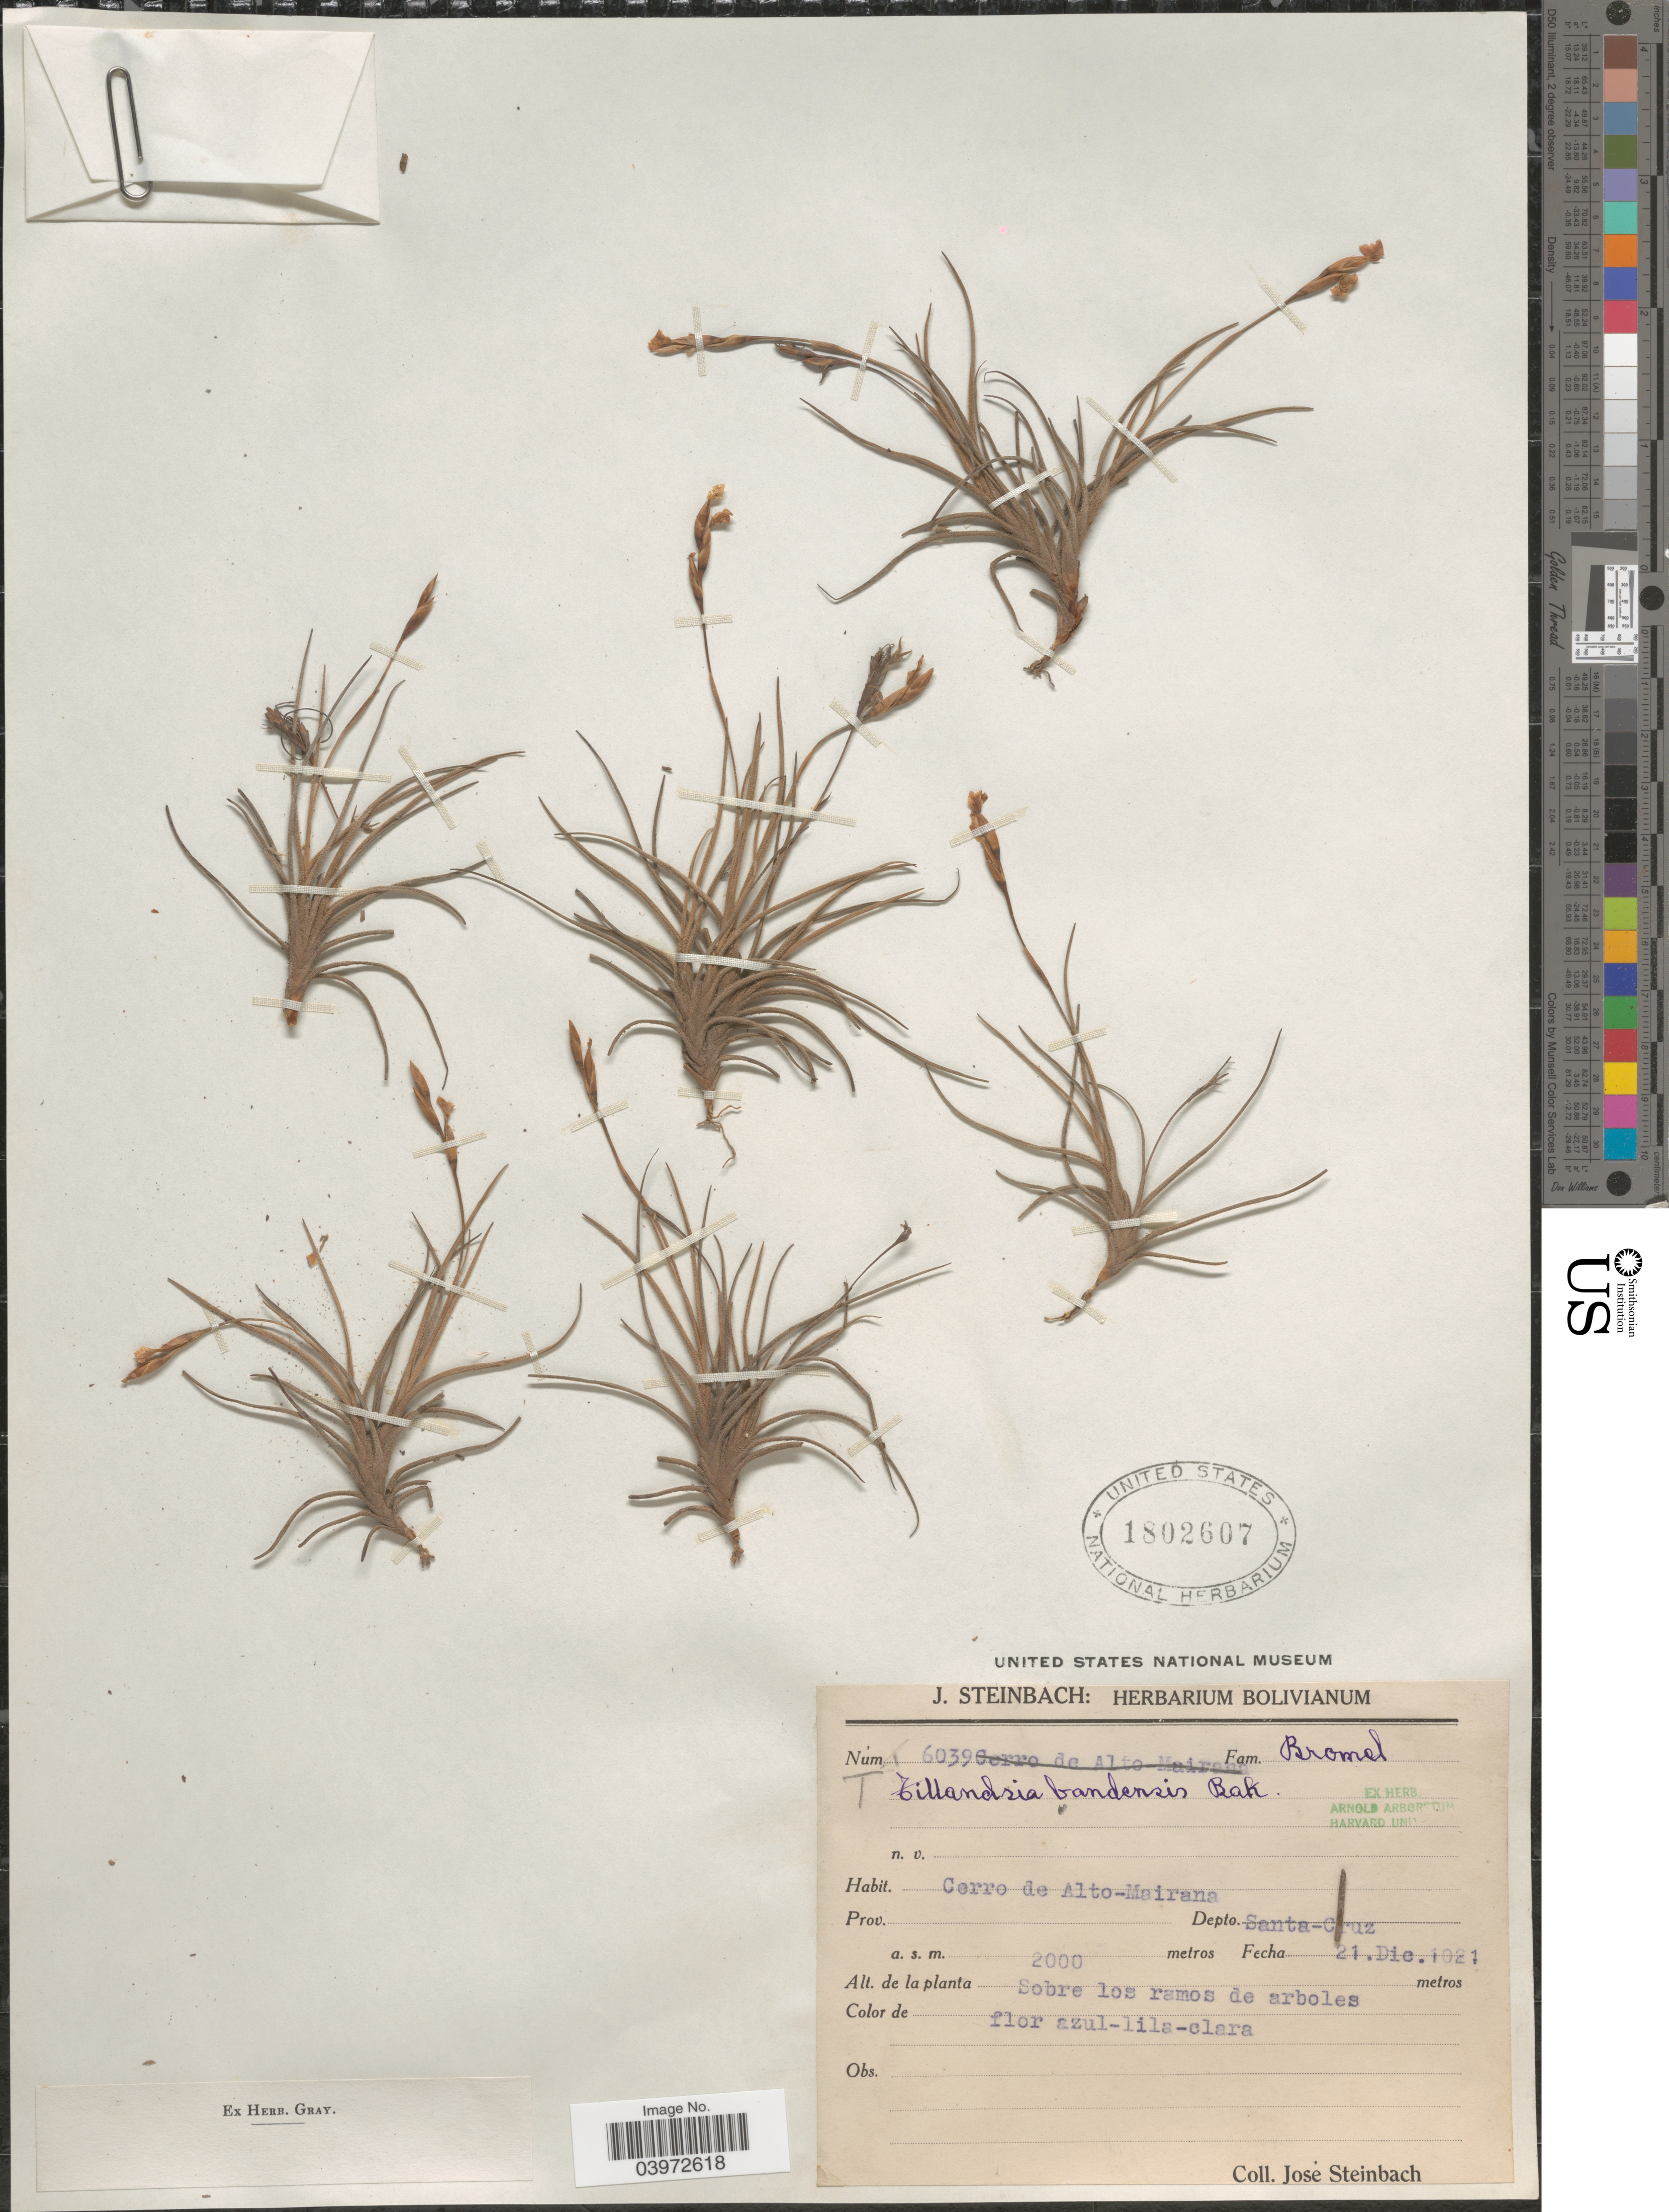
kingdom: Plantae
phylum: Tracheophyta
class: Liliopsida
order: Poales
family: Bromeliaceae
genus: Tillandsia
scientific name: Tillandsia bandensis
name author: Baker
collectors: J. Steinbach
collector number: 6039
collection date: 1821-12-21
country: Bolivia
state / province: Santa Cruz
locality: Cerro de Alto-Mairana. Depto. Santa-Cruz.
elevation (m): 2000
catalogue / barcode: US 1802607